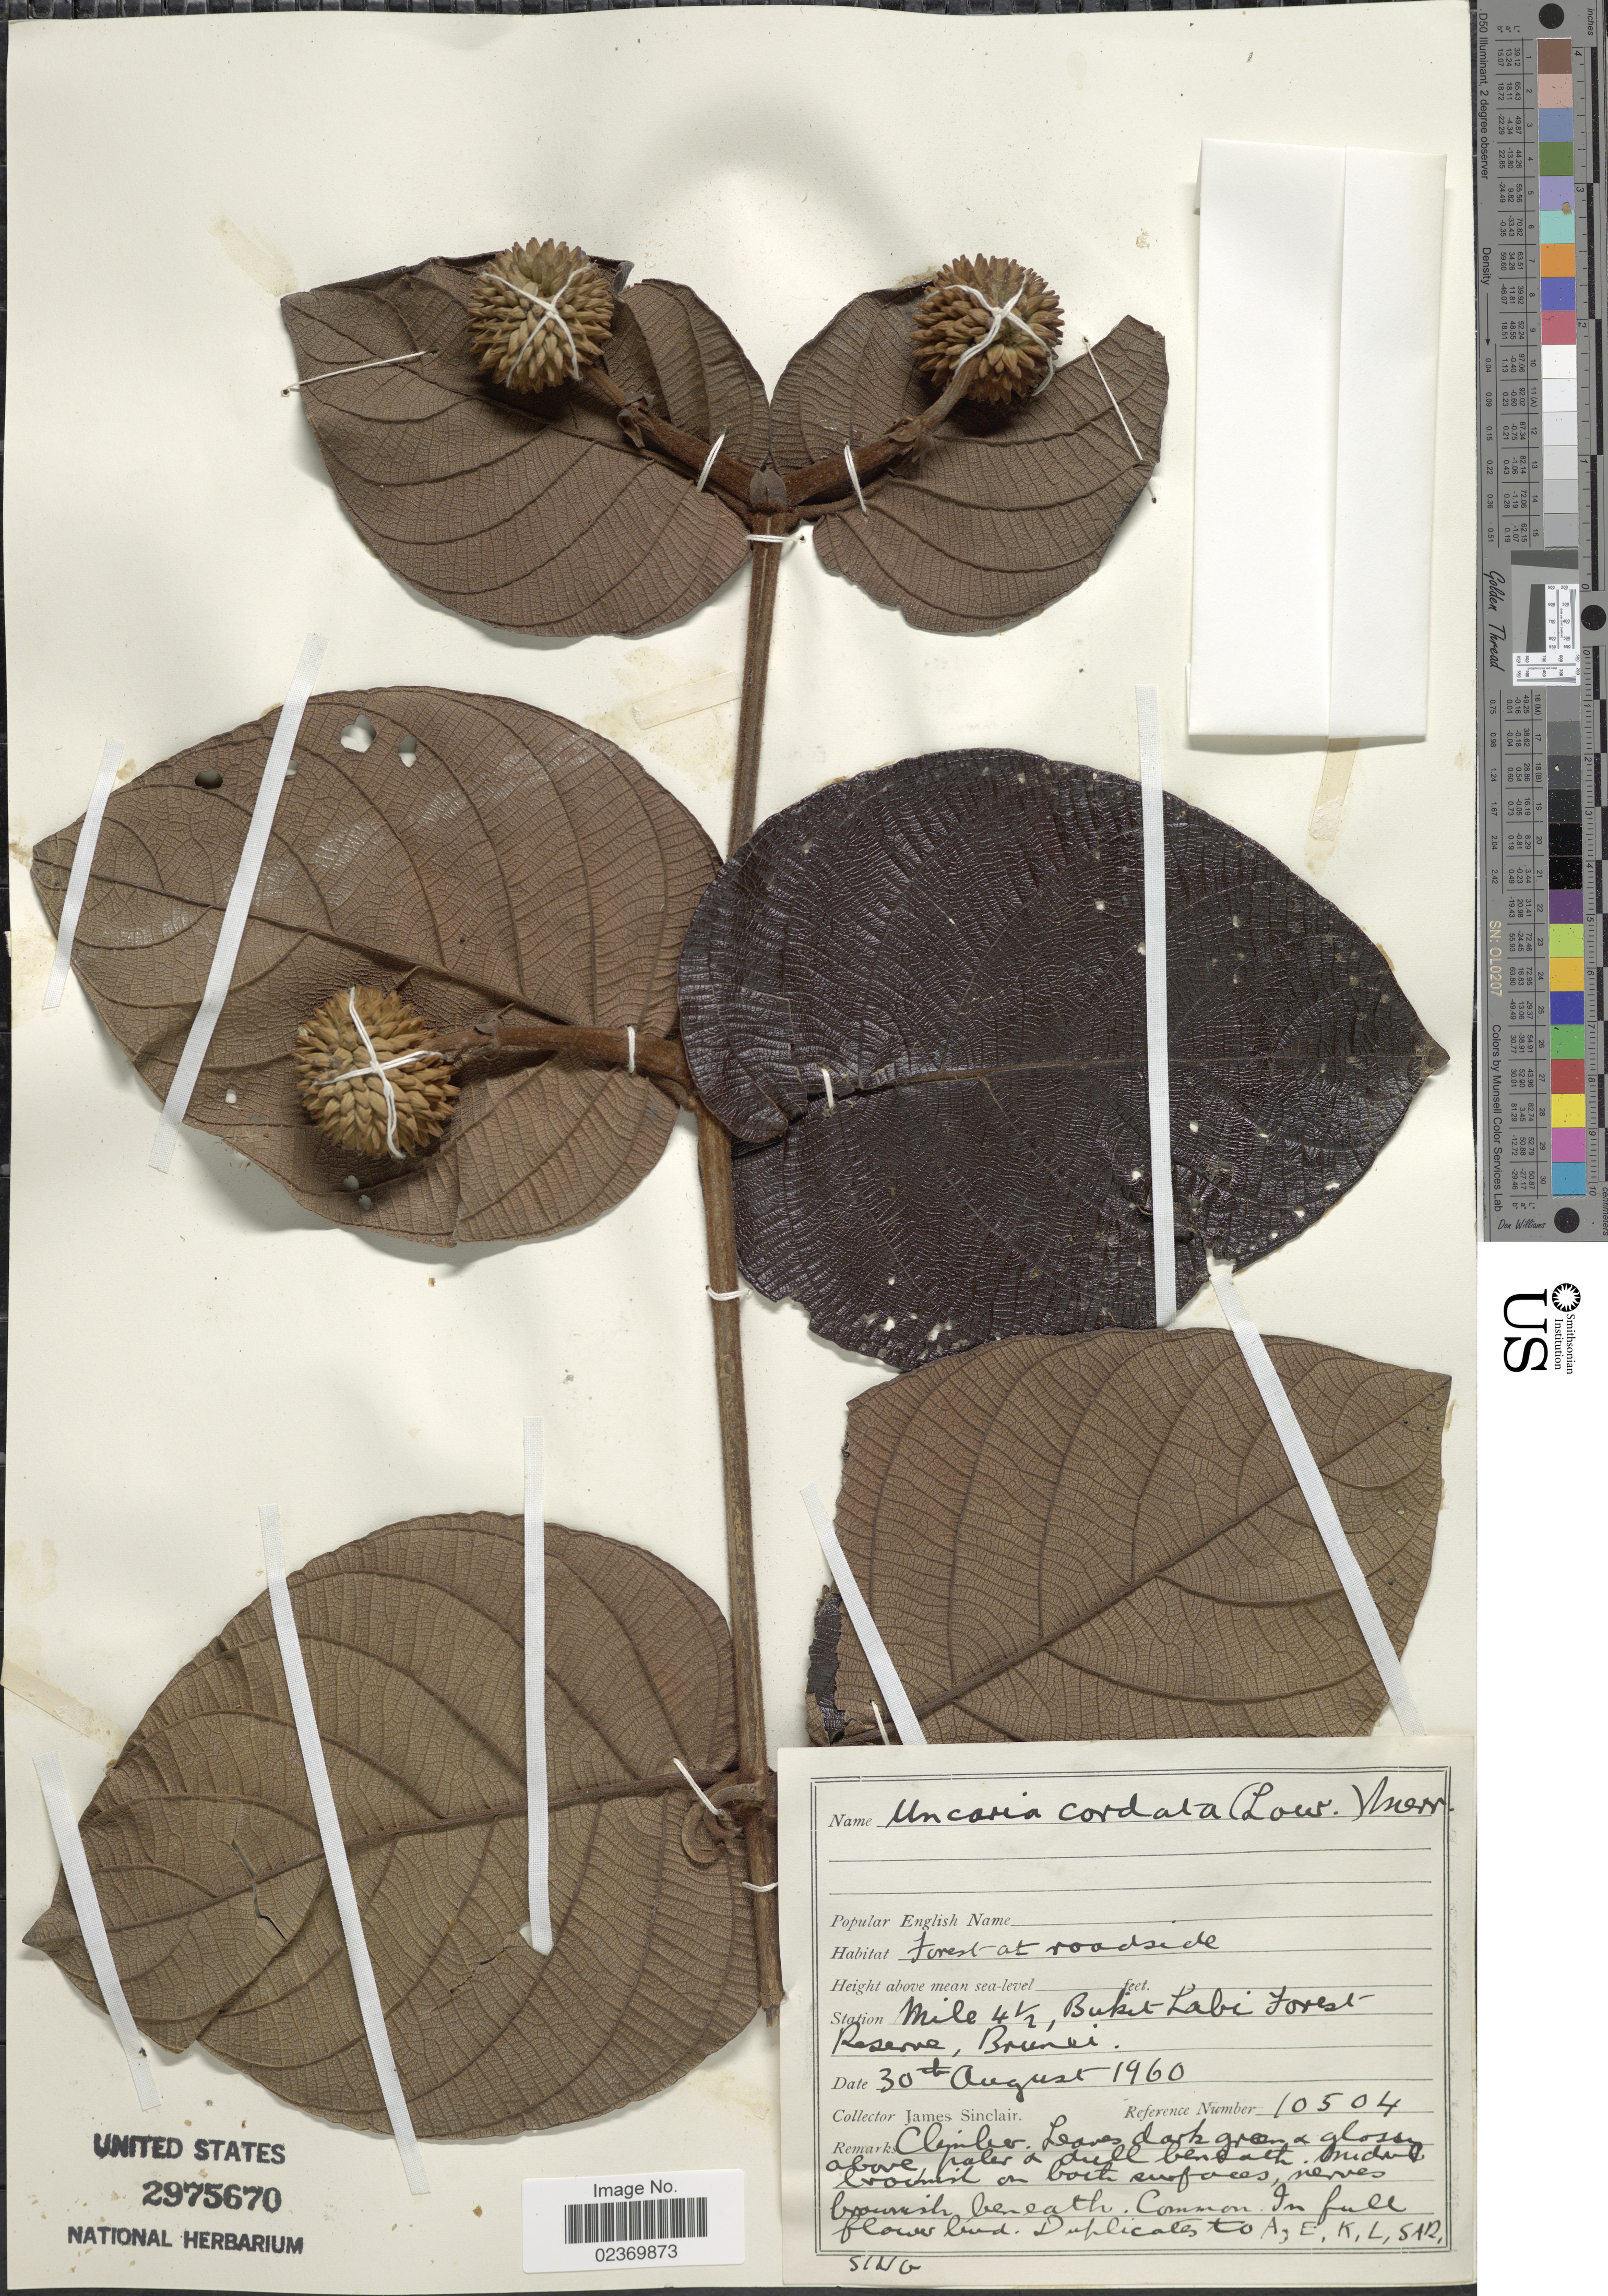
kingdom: Plantae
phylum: Tracheophyta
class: Magnoliopsida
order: Gentianales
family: Rubiaceae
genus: Uncaria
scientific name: Uncaria cordata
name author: (Lour.) Merr.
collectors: J. Sinclair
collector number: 10504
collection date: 1960-08-30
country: Brunei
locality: Mile 4½ , Bukit Labi Forest Reserve, Brunei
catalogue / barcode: US 2975670